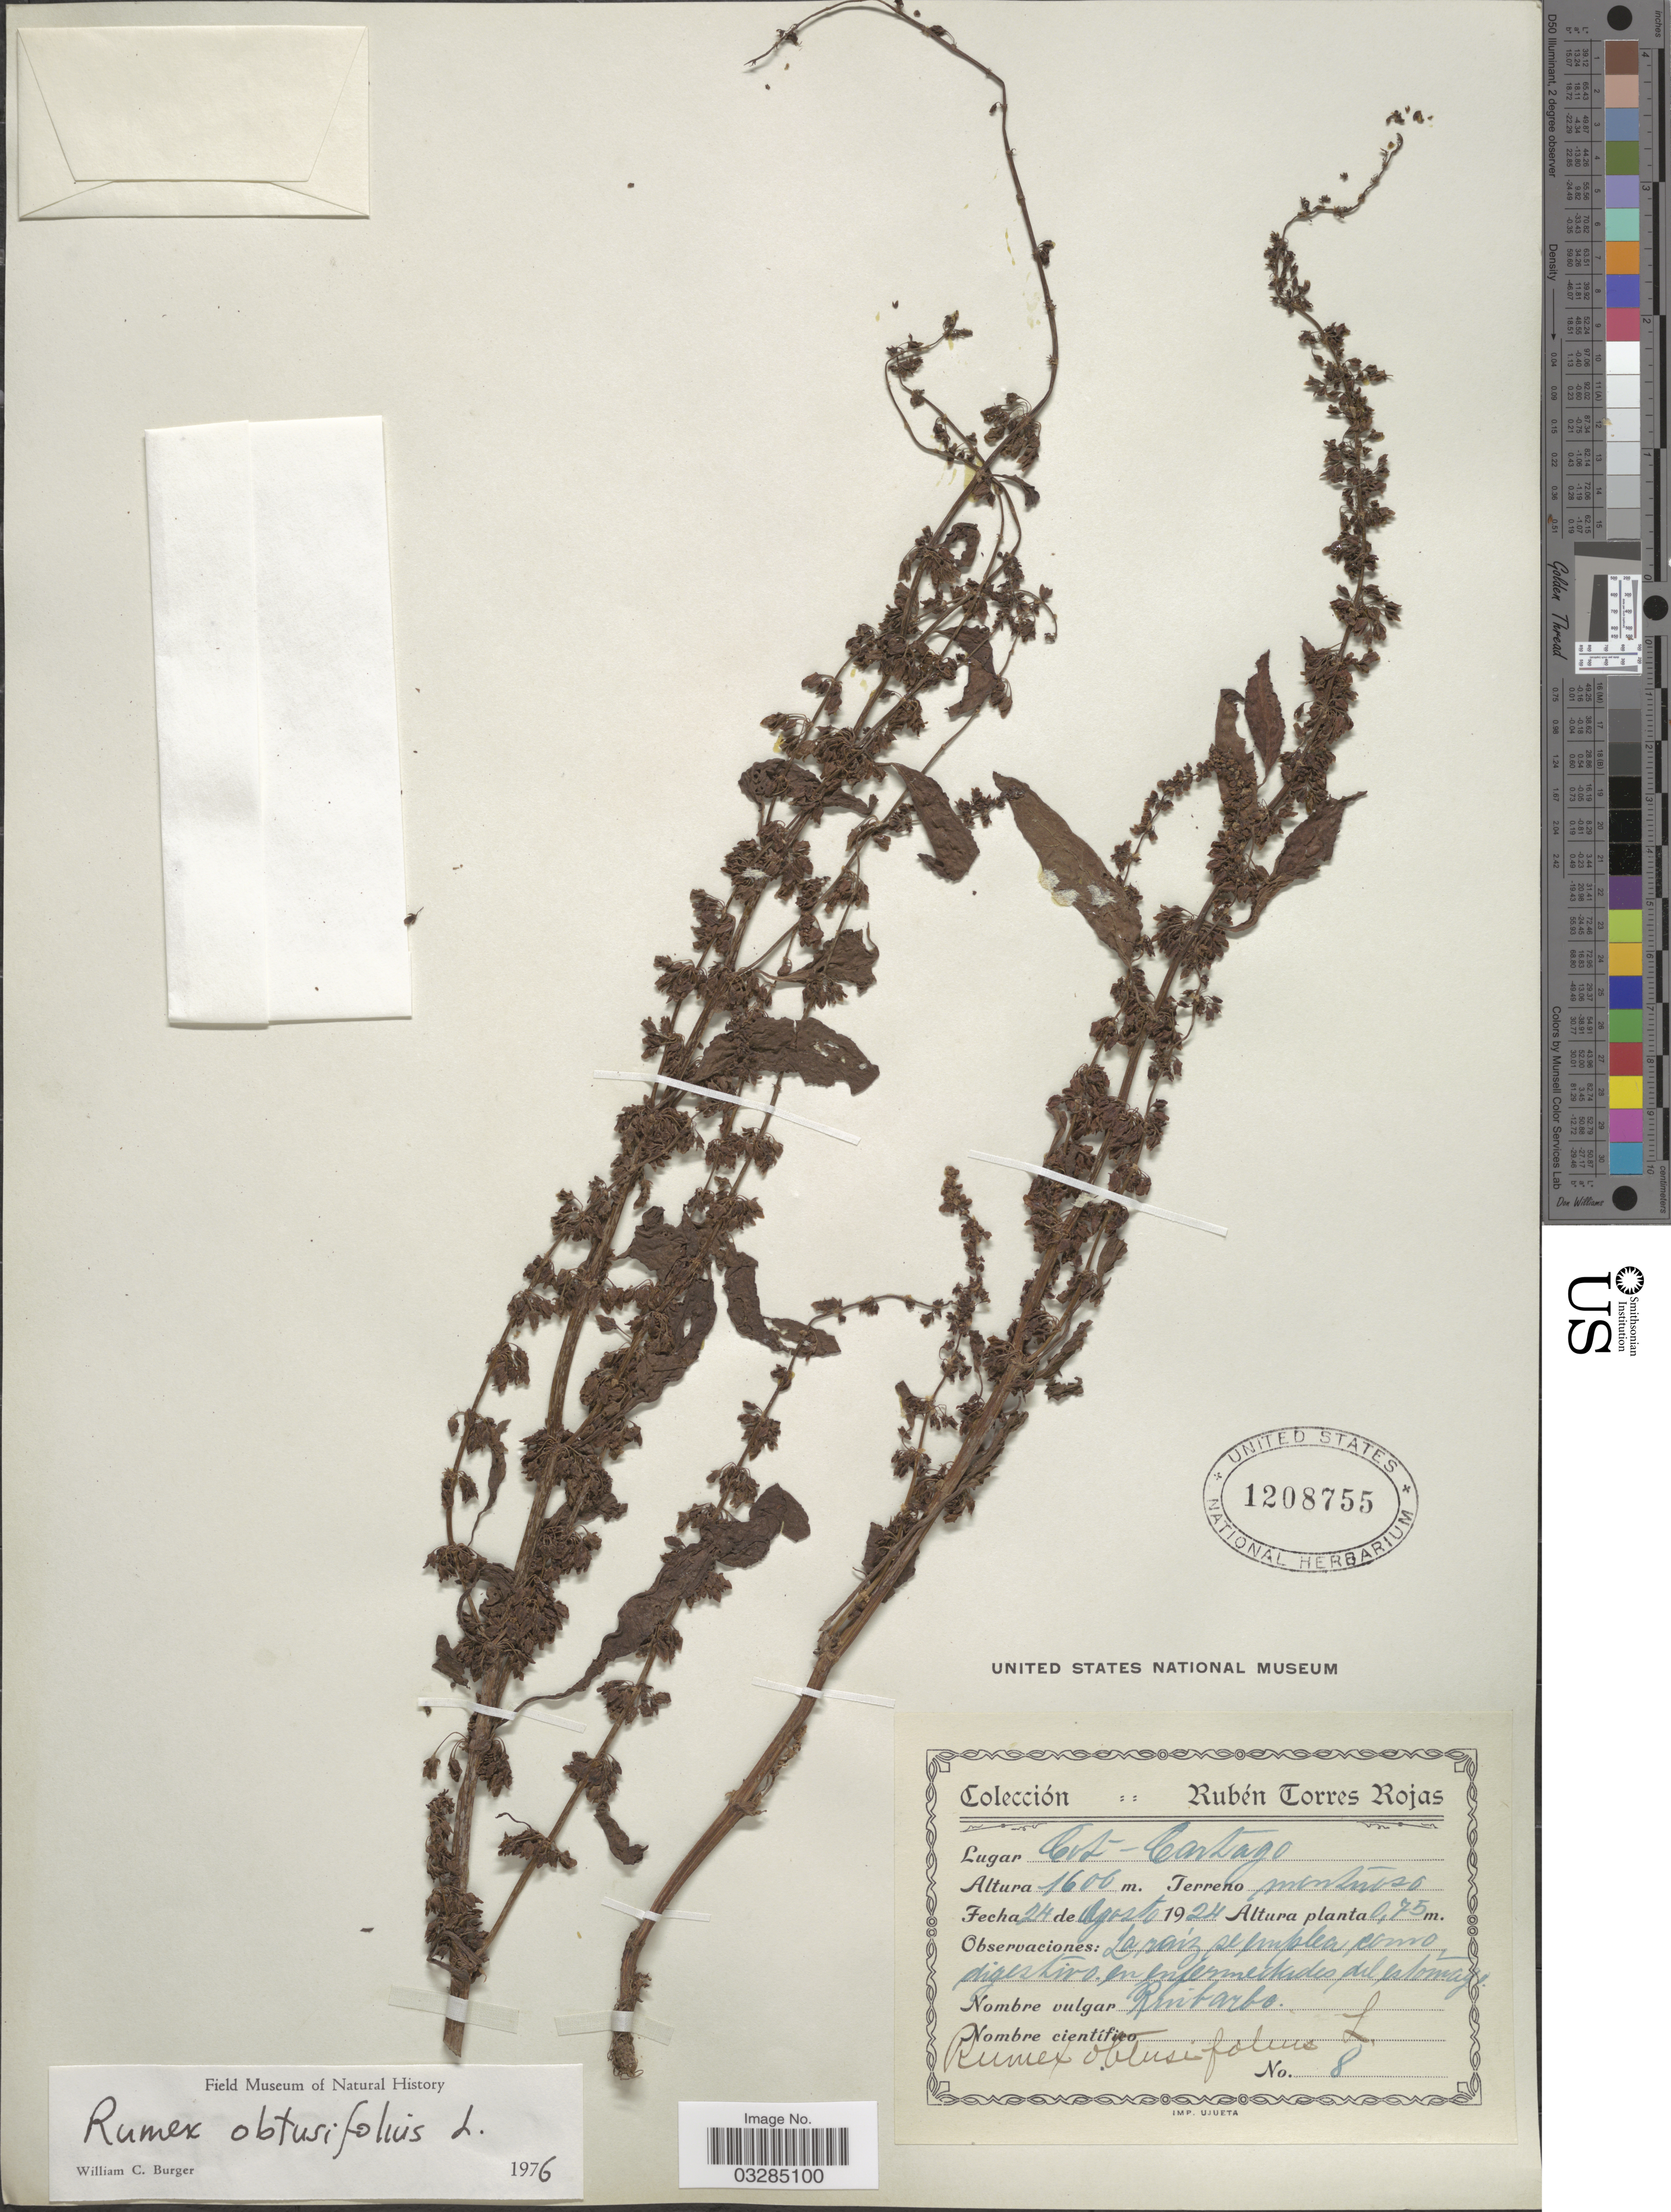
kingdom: Plantae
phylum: Tracheophyta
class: Magnoliopsida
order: Caryophyllales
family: Polygonaceae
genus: Rumex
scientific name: Rumex obtusifolius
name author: L.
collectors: R. Torres Rojas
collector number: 8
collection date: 1924-08-24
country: Costa Rica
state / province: Cartago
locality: Cot - Cartago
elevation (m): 1600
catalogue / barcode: US 1208755